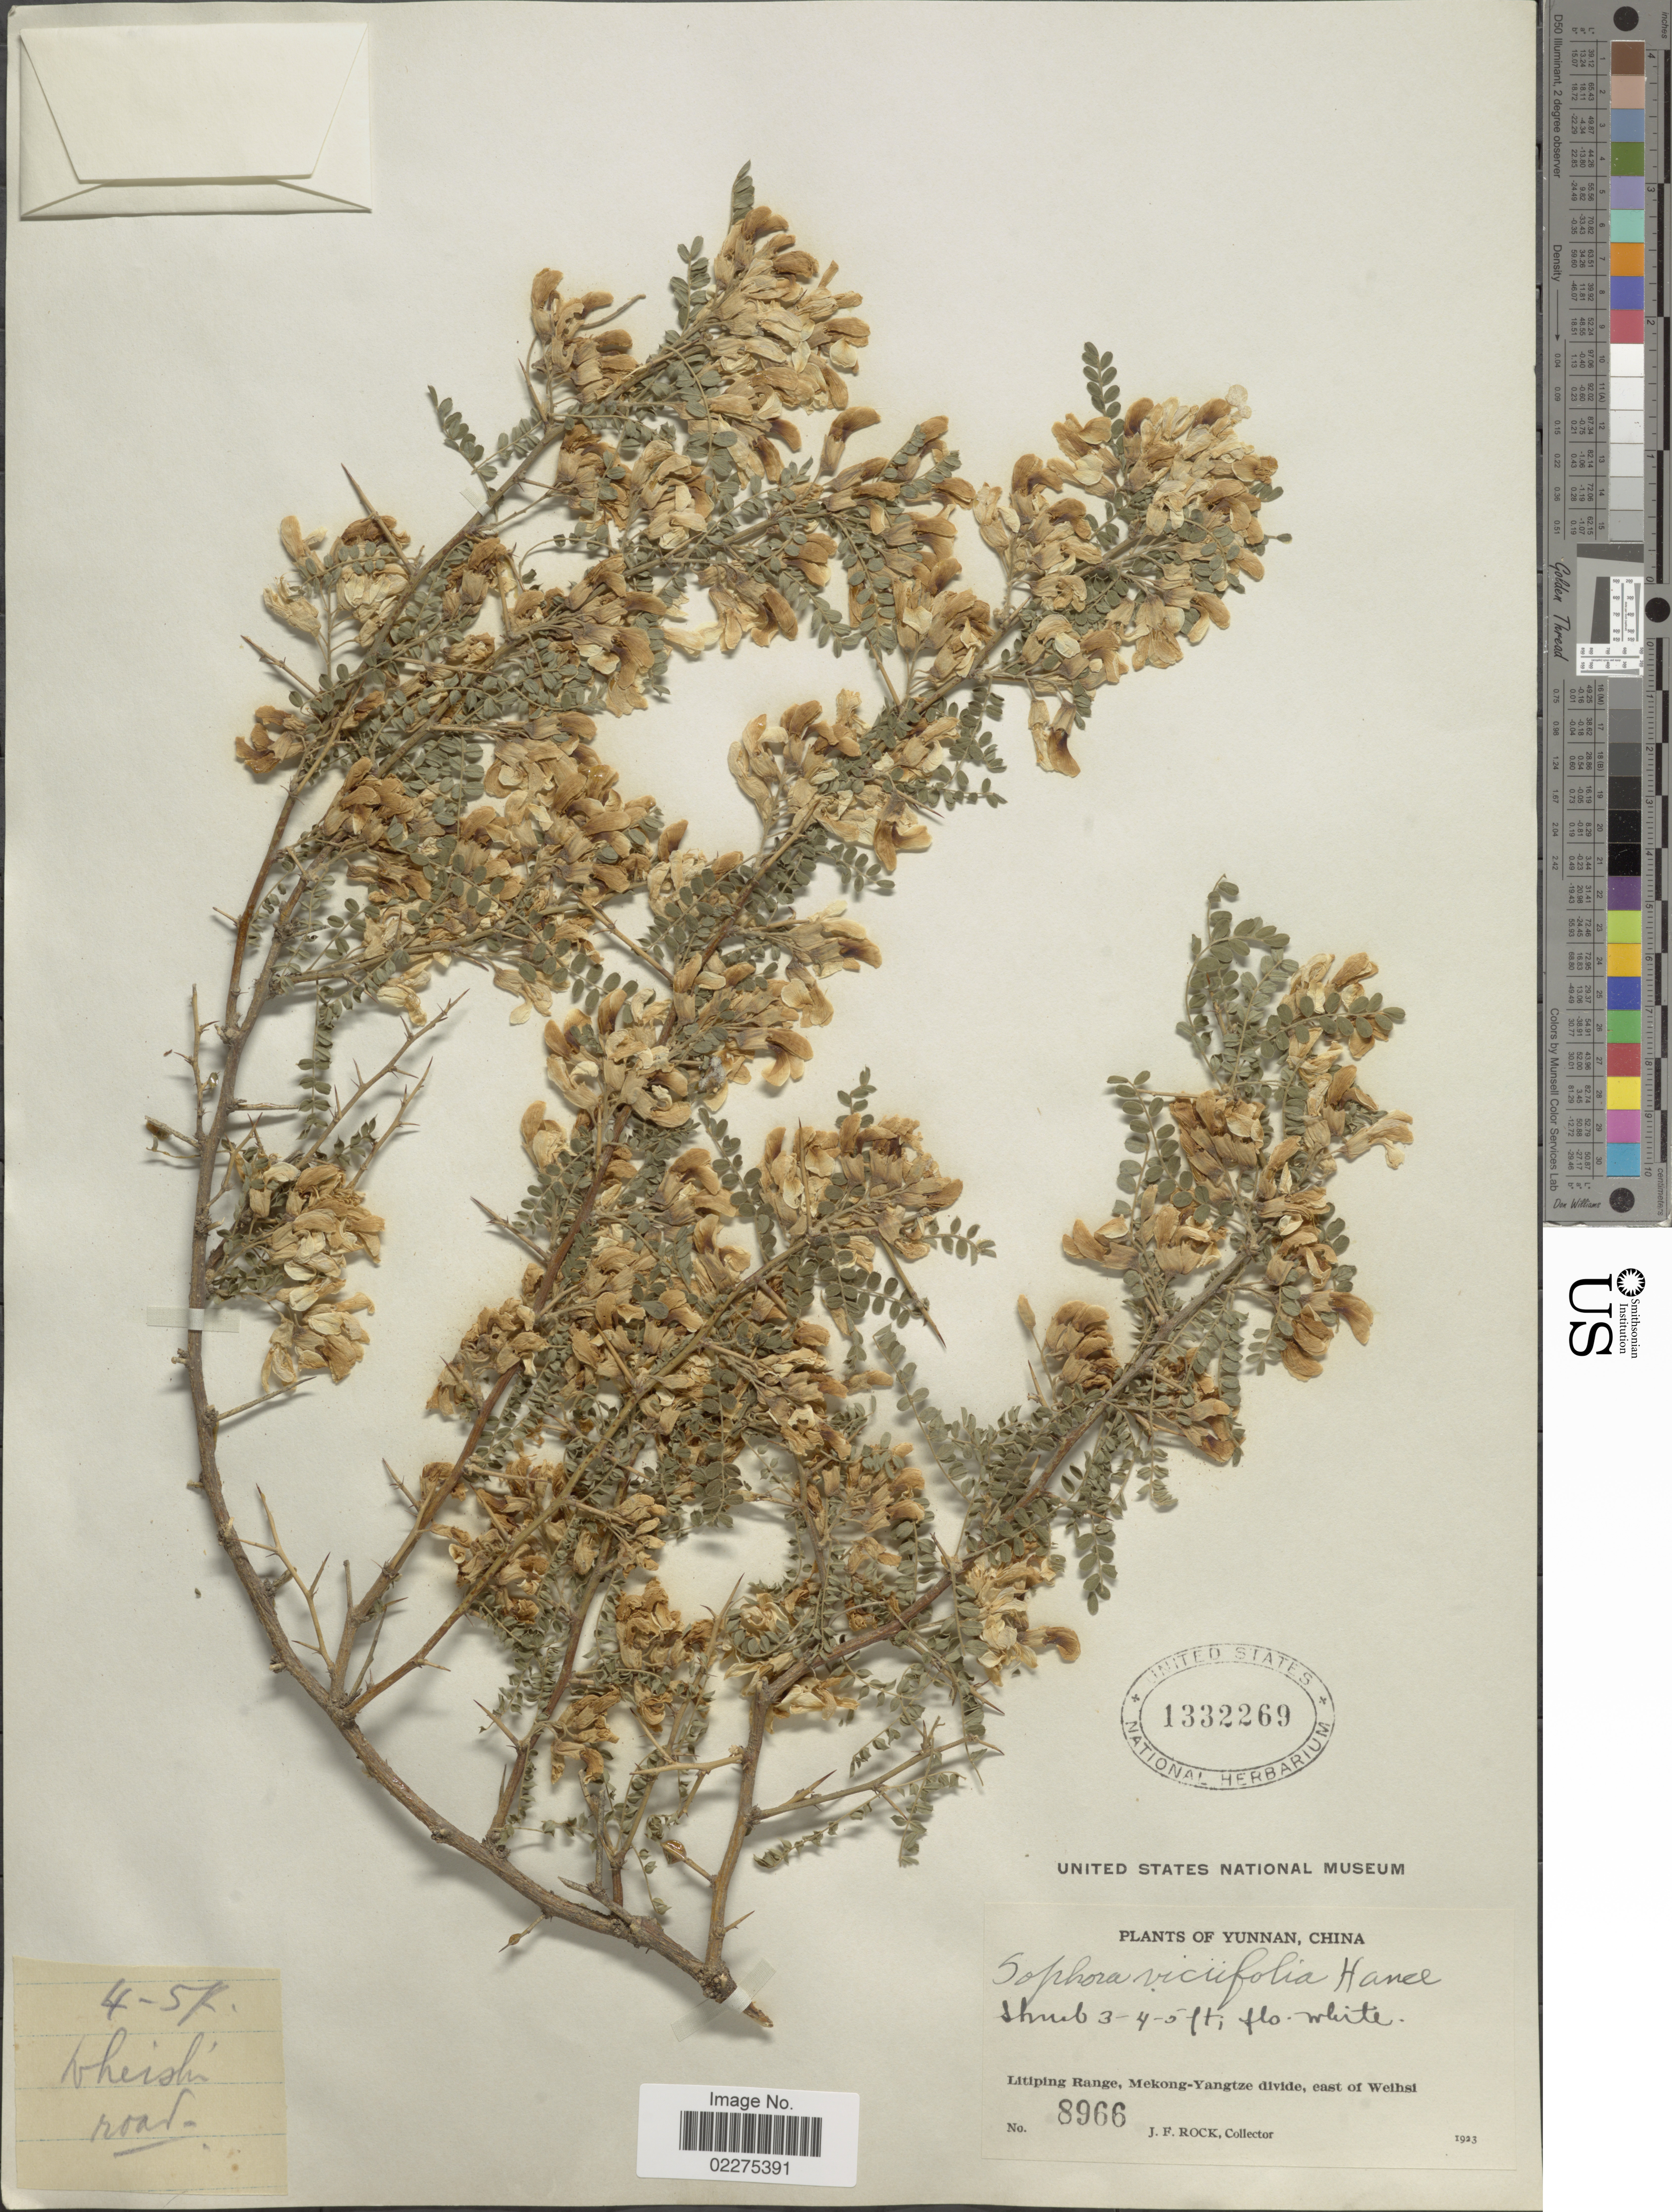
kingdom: Plantae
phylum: Tracheophyta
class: Magnoliopsida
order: Fabales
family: Fabaceae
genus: Sophora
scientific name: Sophora davidii var. davidii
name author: (Franch.) Skeels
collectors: J. Rock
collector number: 8966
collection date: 1923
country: China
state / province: Yunnan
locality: Litiping Range, Mekong-Yangtze divide, east of Weihsi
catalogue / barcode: US 1332269